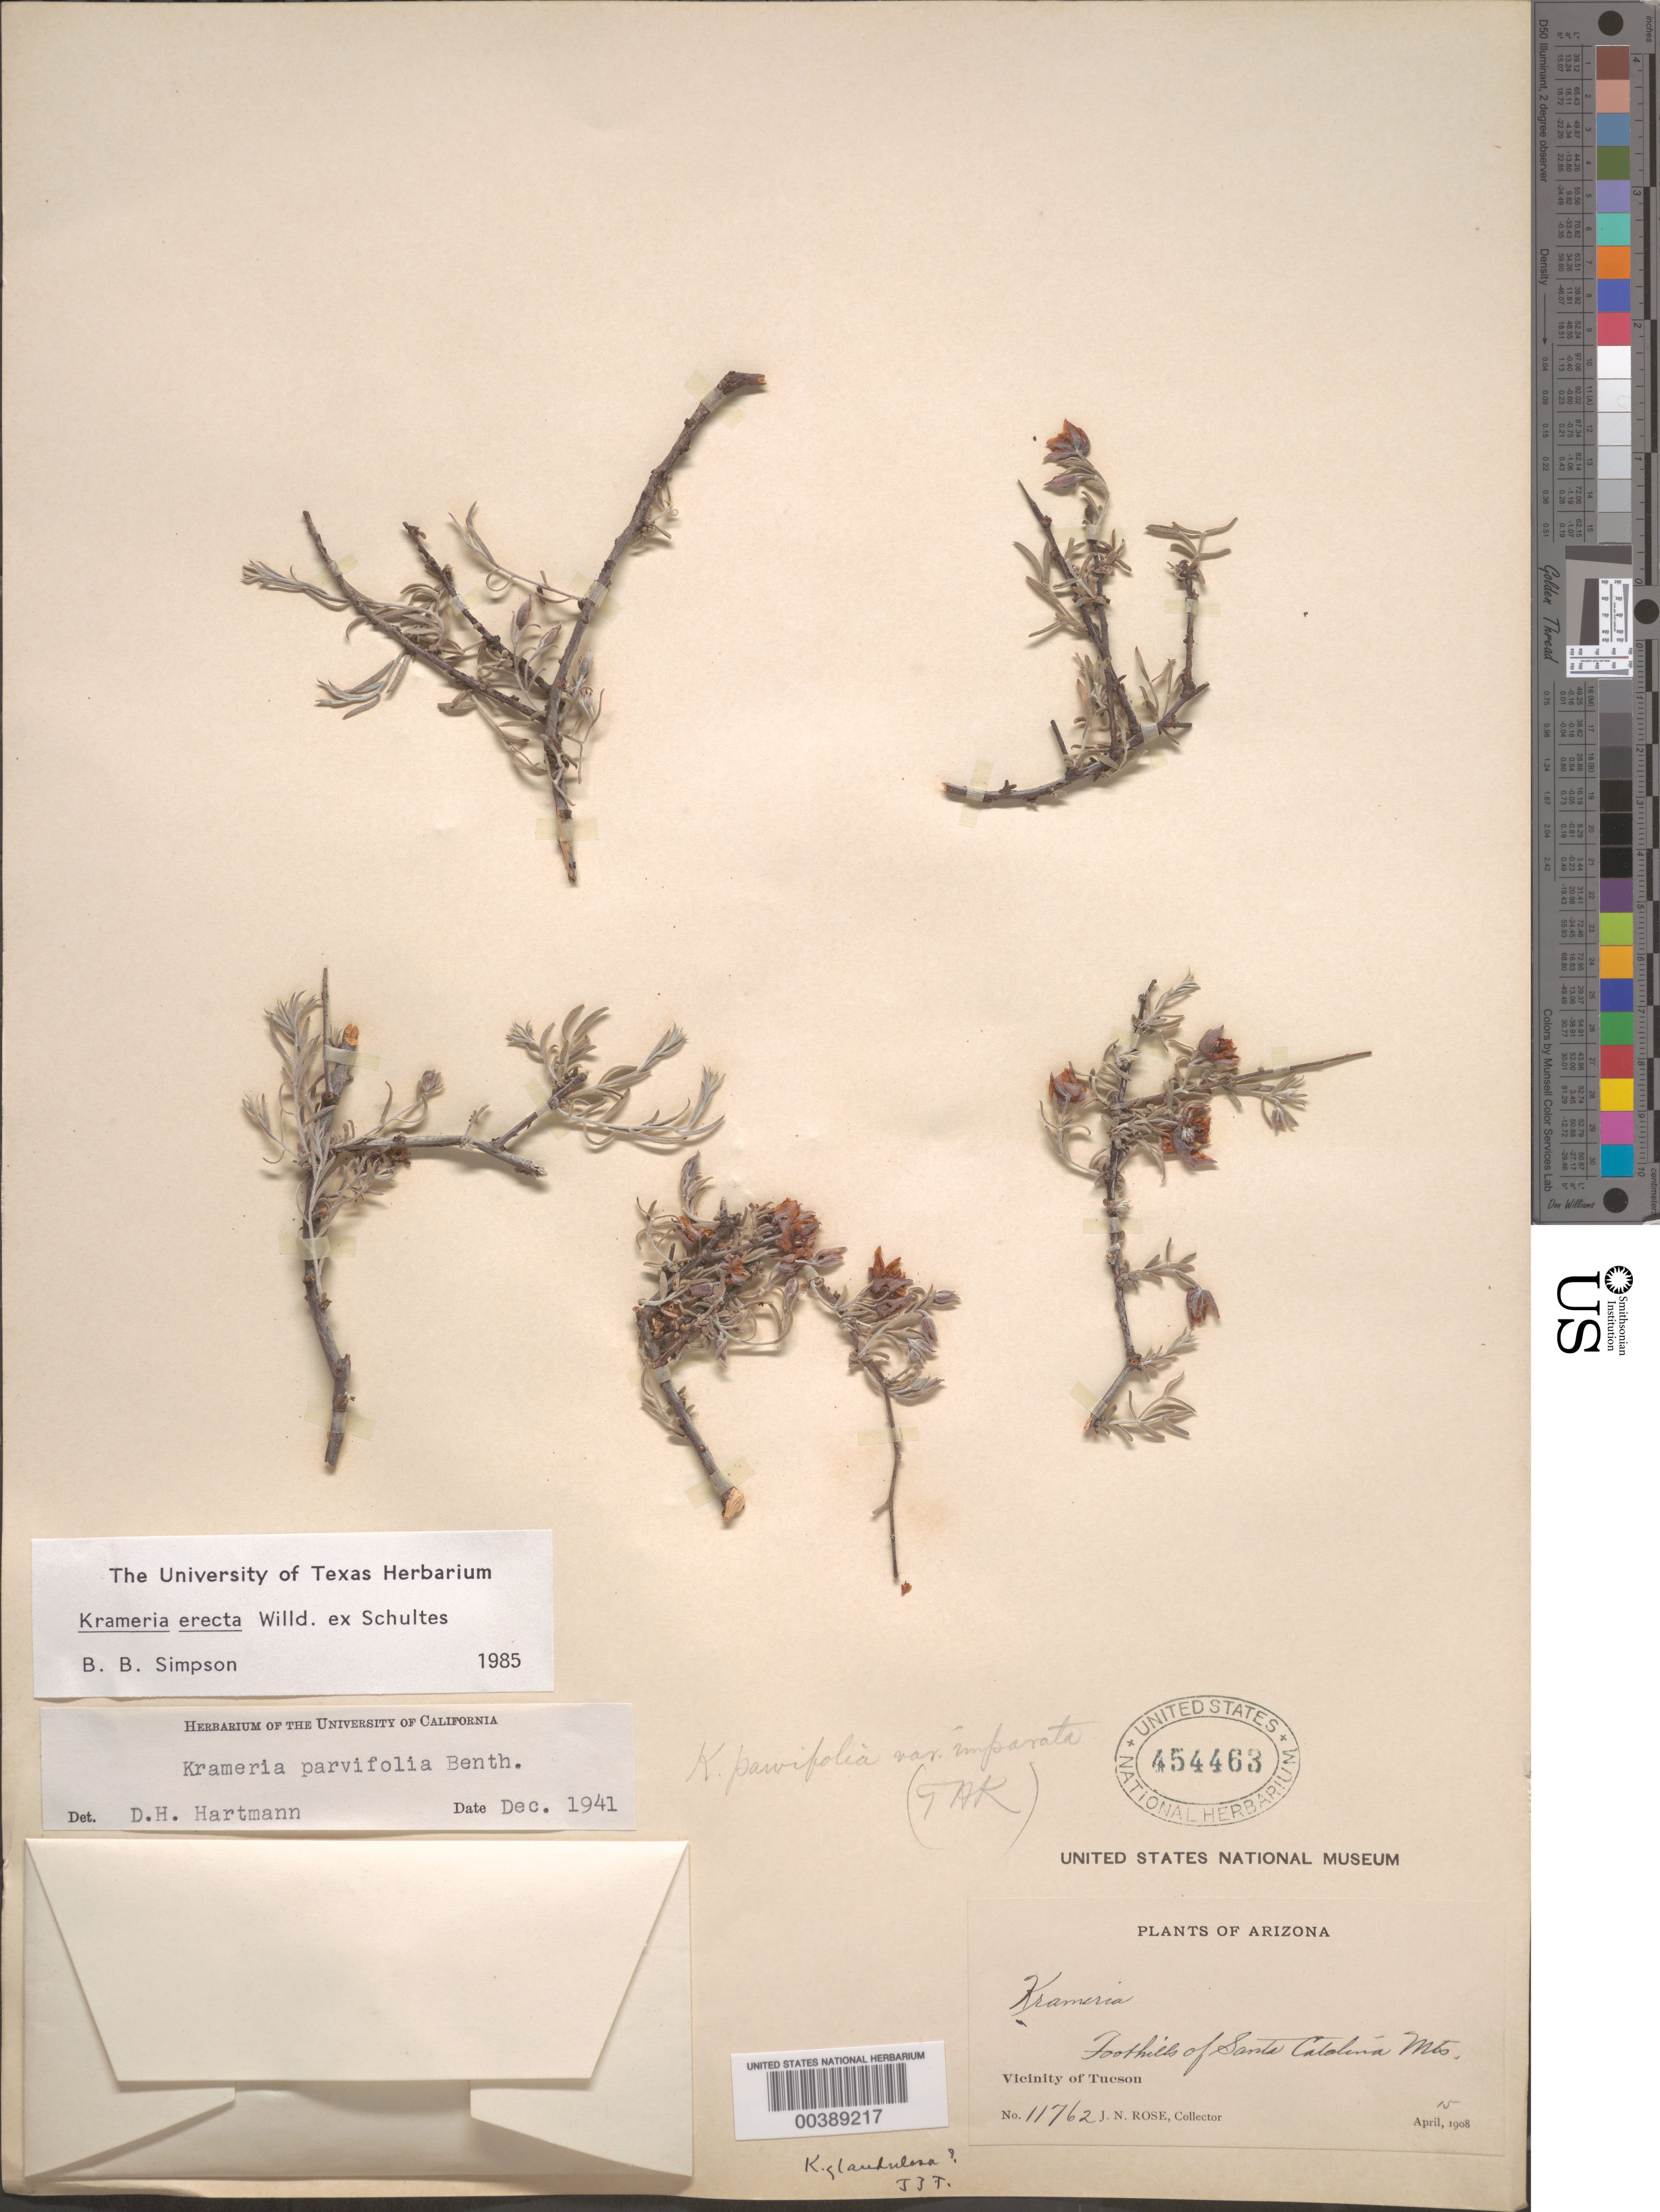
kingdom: Plantae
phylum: Tracheophyta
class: Magnoliopsida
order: Zygophyllales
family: Krameriaceae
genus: Krameria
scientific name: Krameria erecta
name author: Willd. ex Schult.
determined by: Simpson, B. B.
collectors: J. N. Rose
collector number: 11762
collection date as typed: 15 Apr 1908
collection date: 1908-04-15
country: United States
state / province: Arizona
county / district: Pima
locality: Foothills of Santa Catalina Mts.; Vicinity of Tucson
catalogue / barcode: US 454463